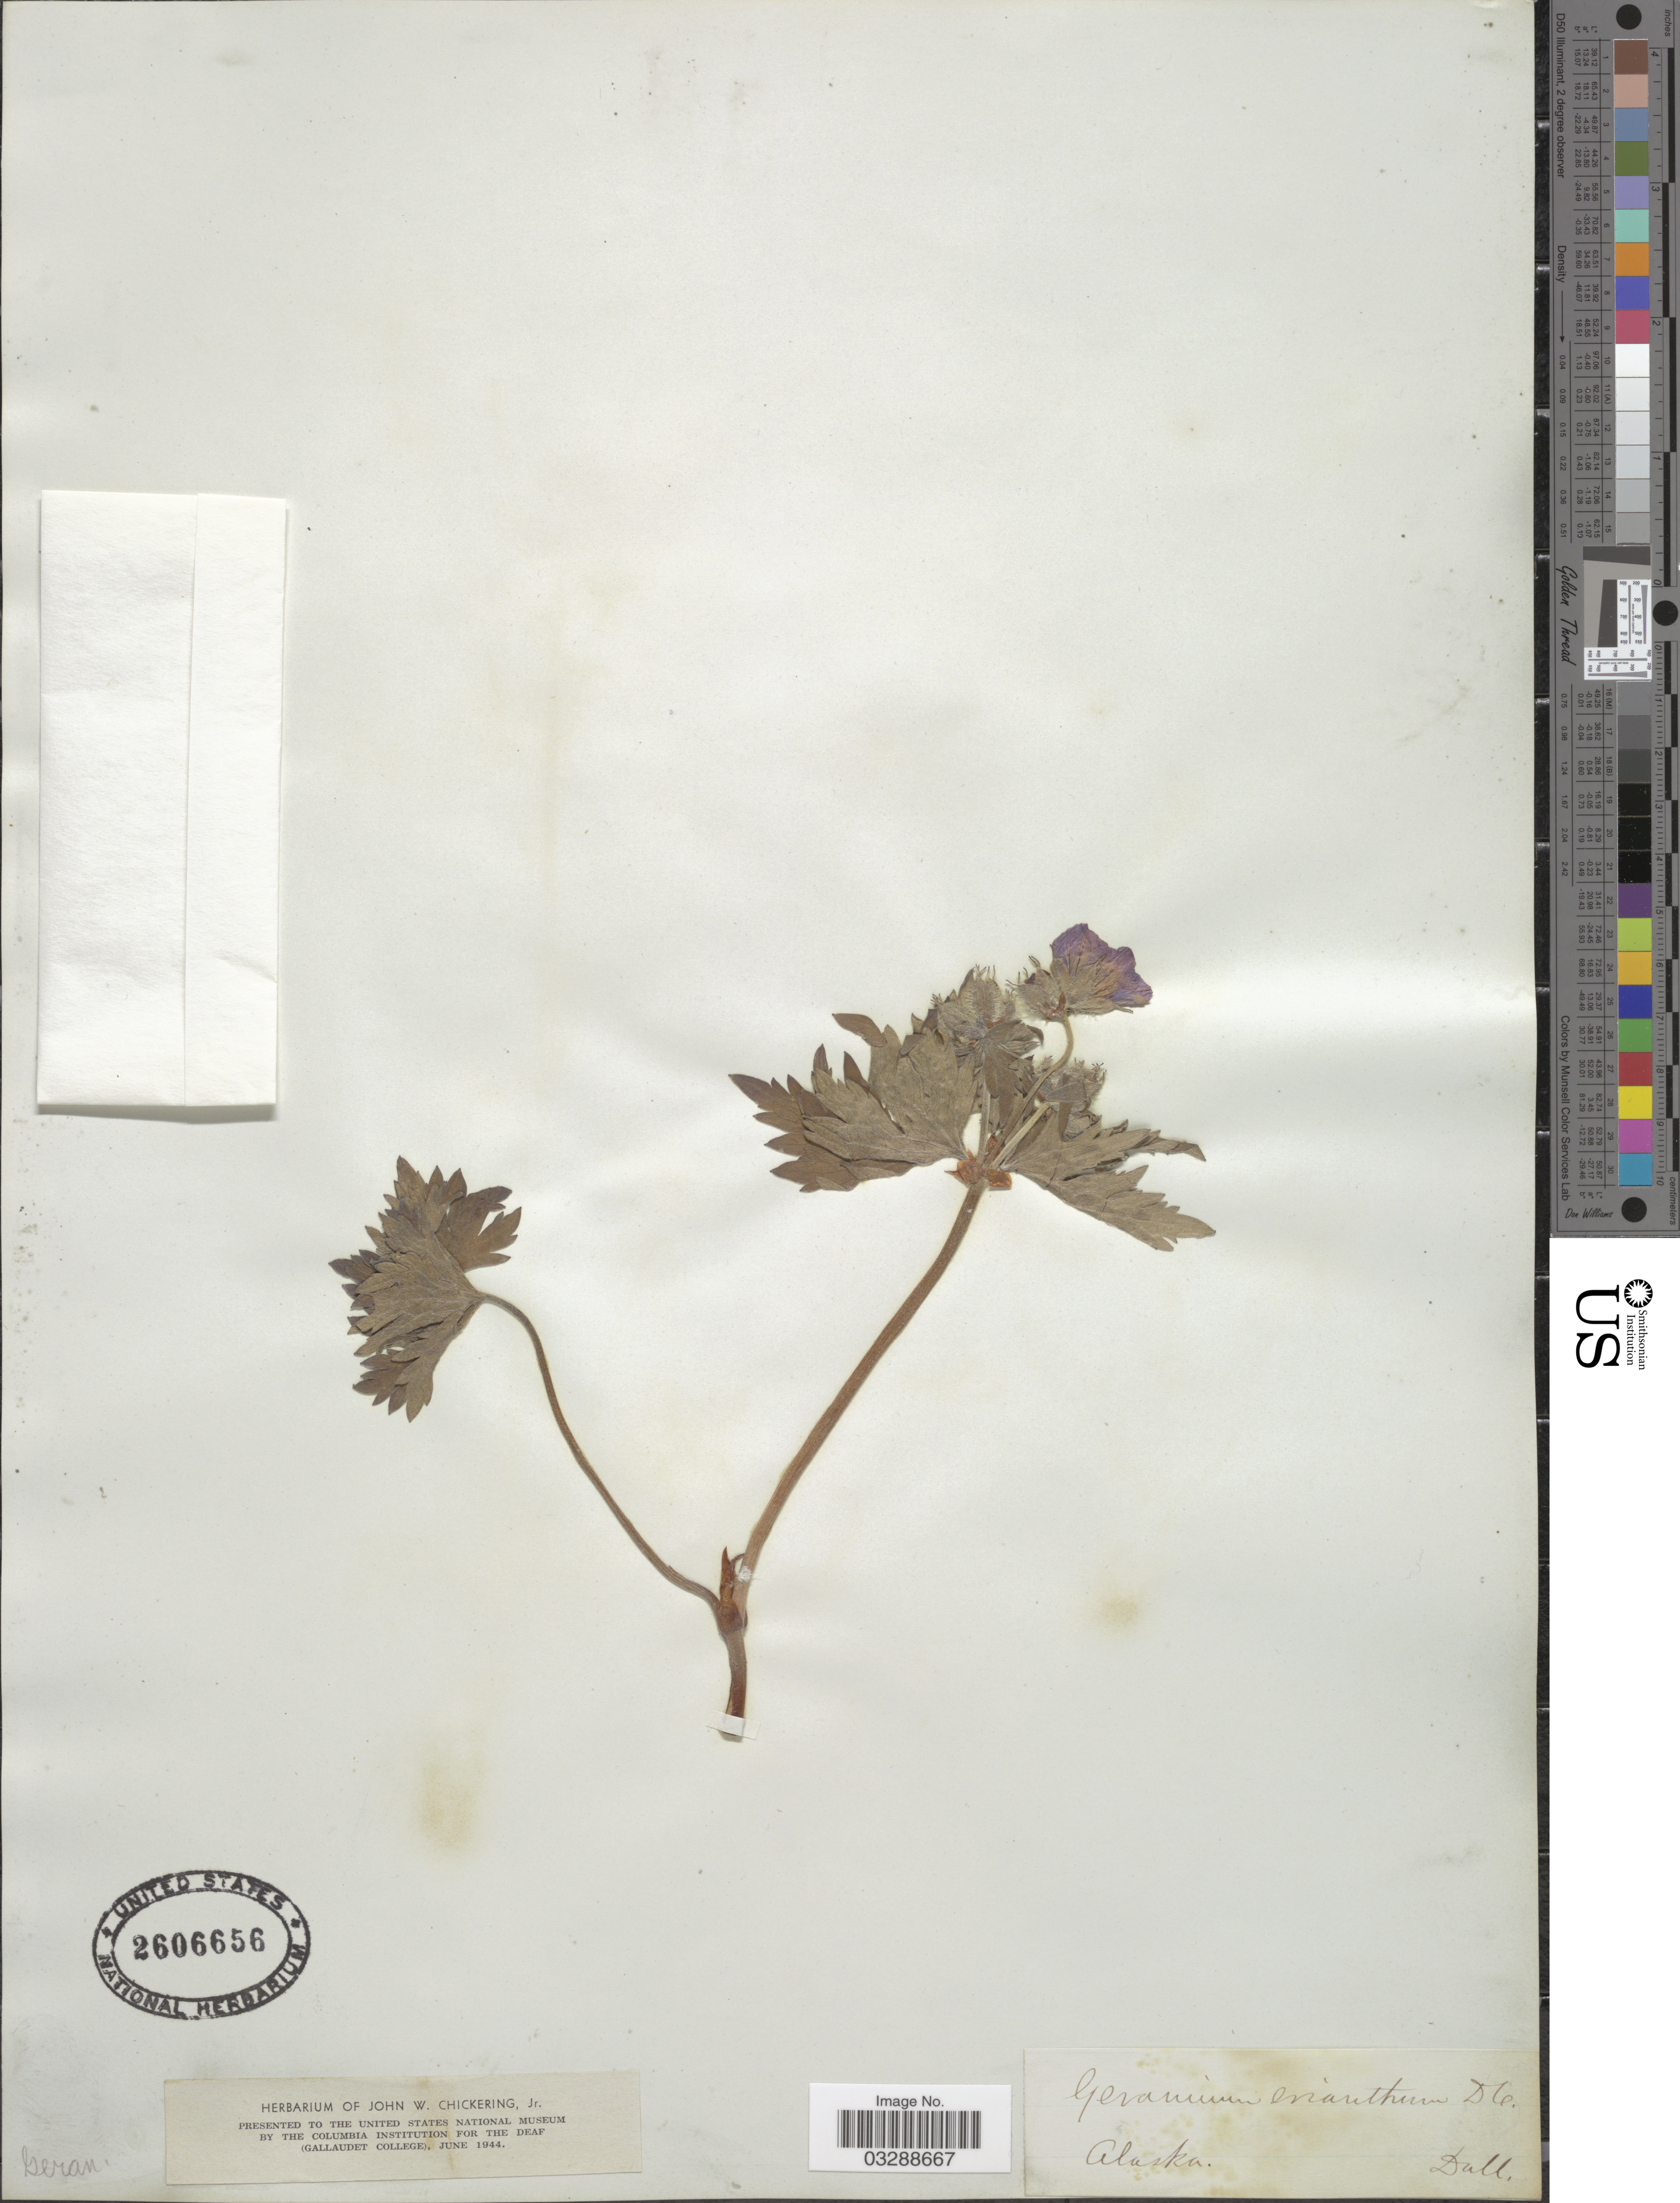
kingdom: Plantae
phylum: Tracheophyta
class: Magnoliopsida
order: Geraniales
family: Geraniaceae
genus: Geranium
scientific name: Geranium erianthum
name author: DC.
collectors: -. Dall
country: United States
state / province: Alaska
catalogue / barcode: US 2606656